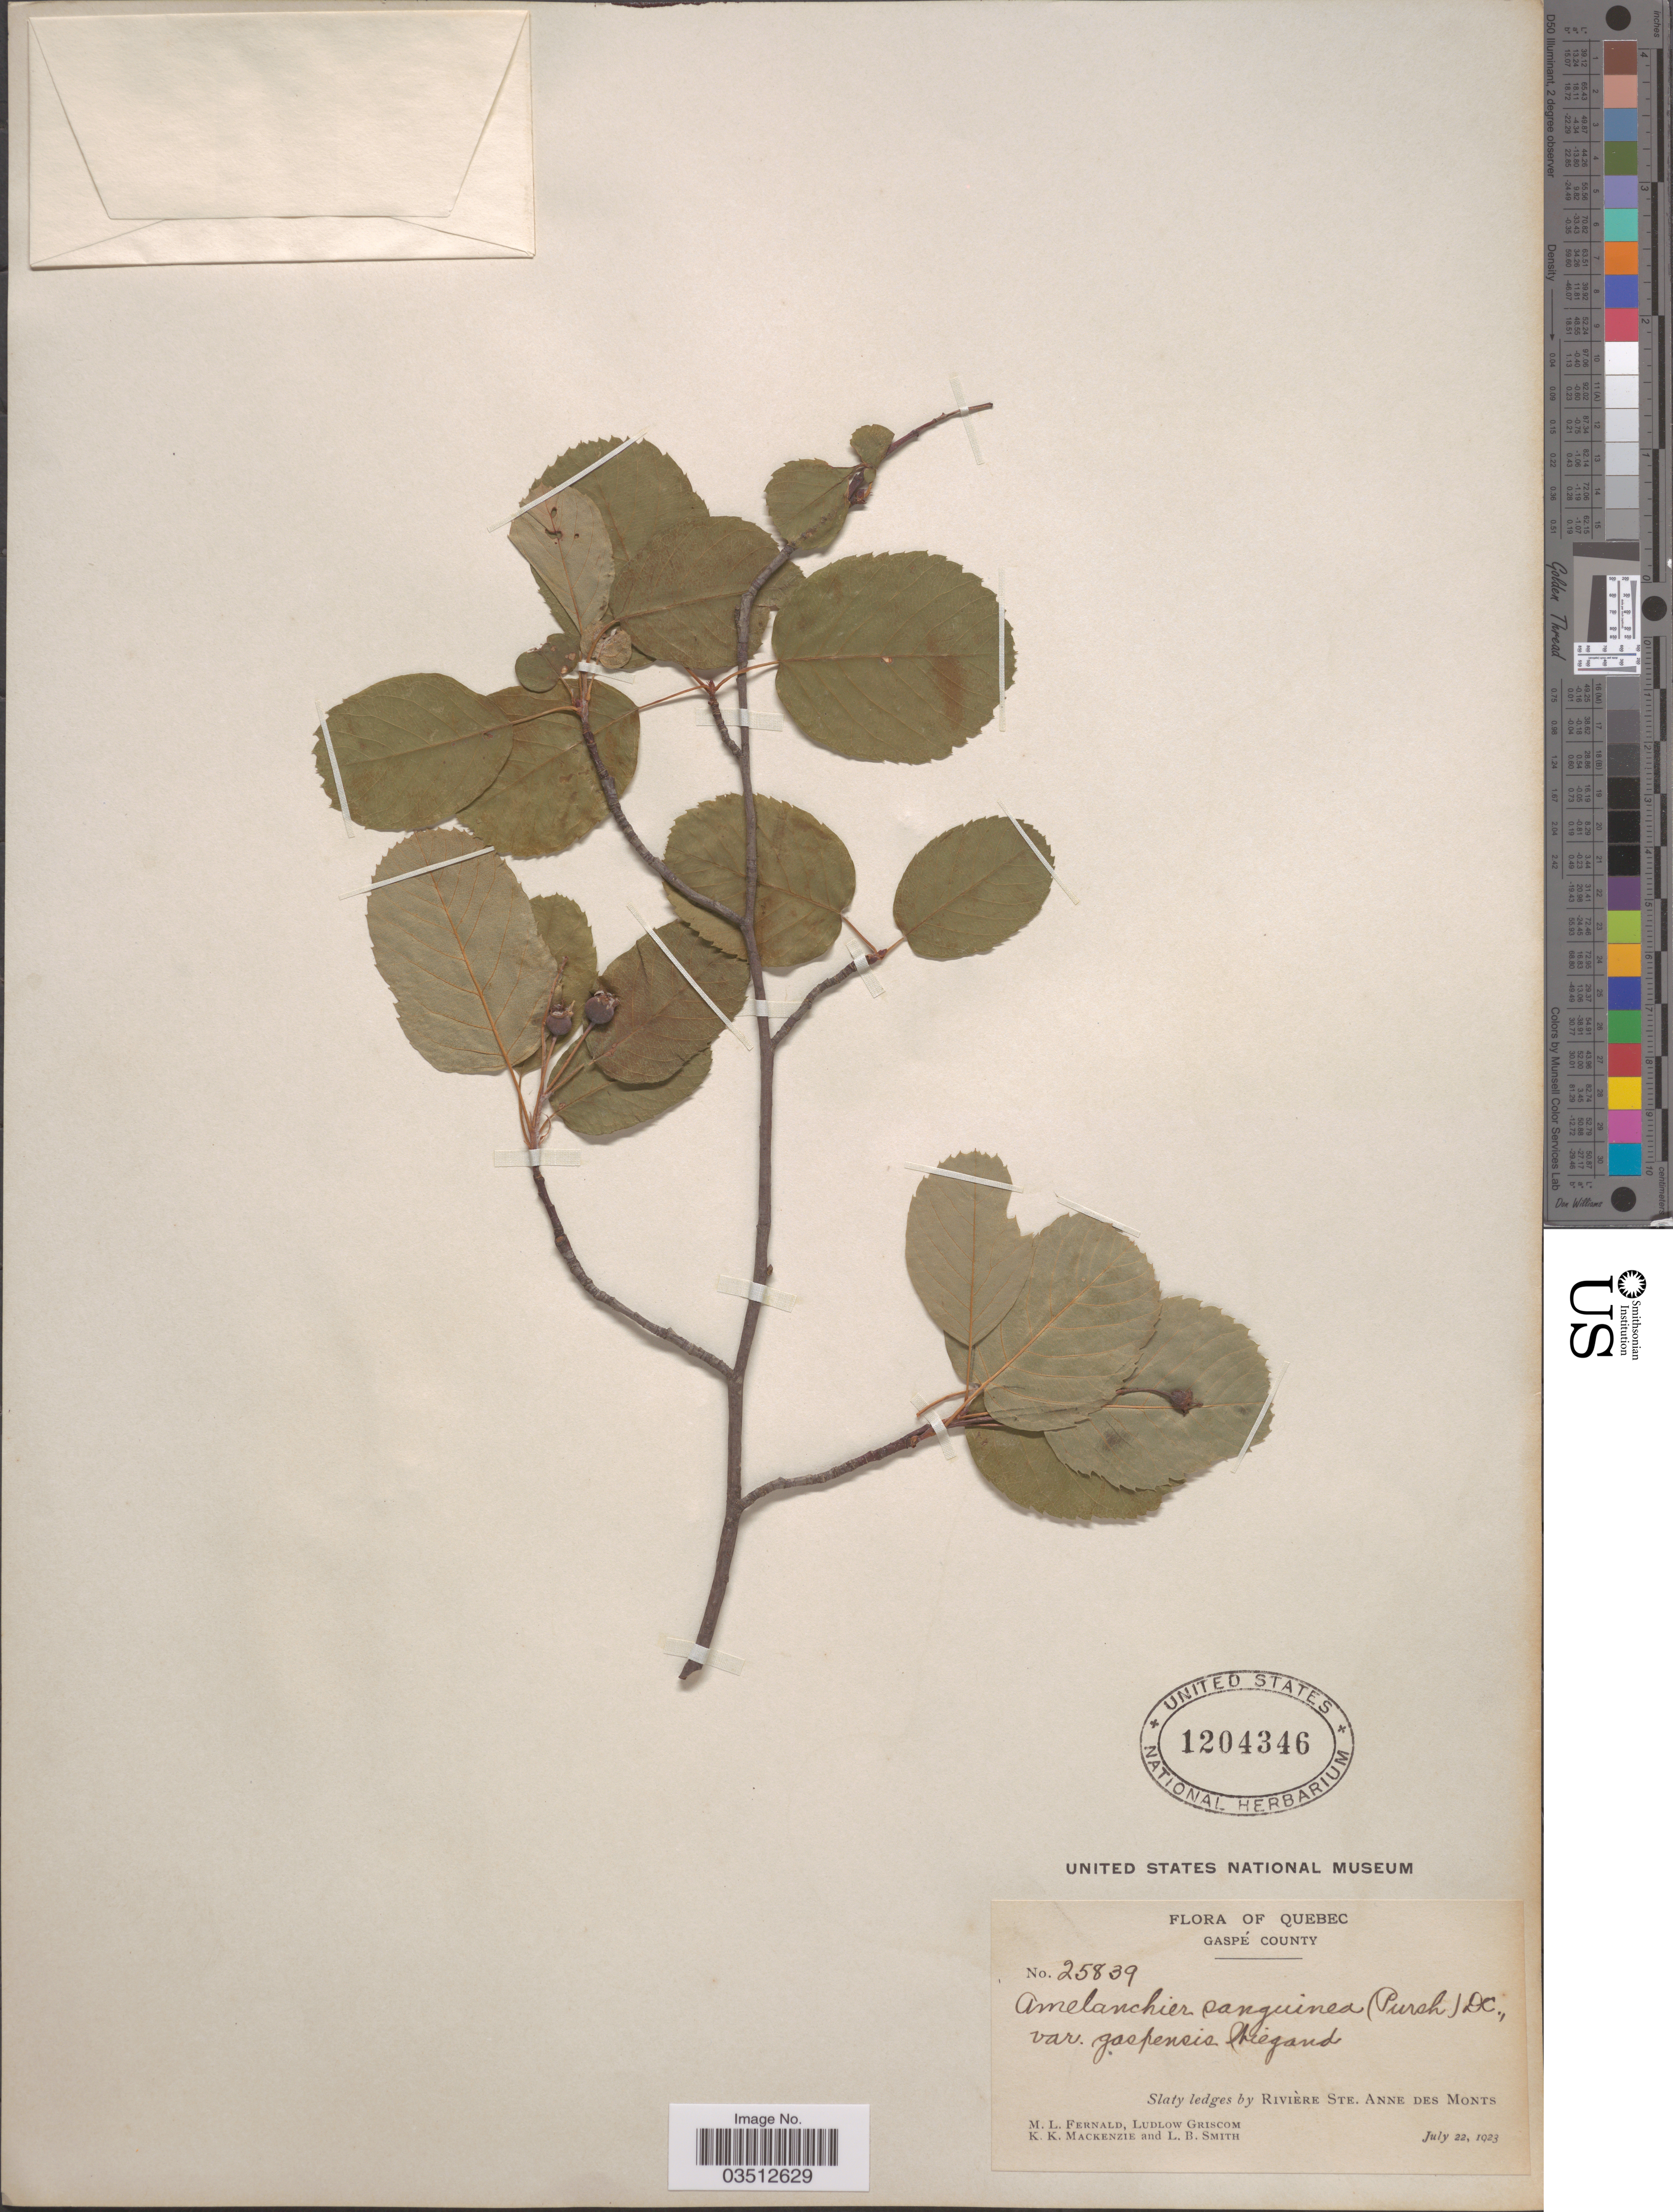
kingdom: Plantae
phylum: Tracheophyta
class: Magnoliopsida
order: Rosales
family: Rosaceae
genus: Amelanchier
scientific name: Amelanchier sanguinea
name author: (Pursh) DC.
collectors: M. L. Fernald, L. Griscom, K. K. Mackenzie & L. Smith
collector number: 25839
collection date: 1923-07-22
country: Canada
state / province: Quebec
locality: Gaspé County. Rivière Ste. Anne des Monts.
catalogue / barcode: US 1204346